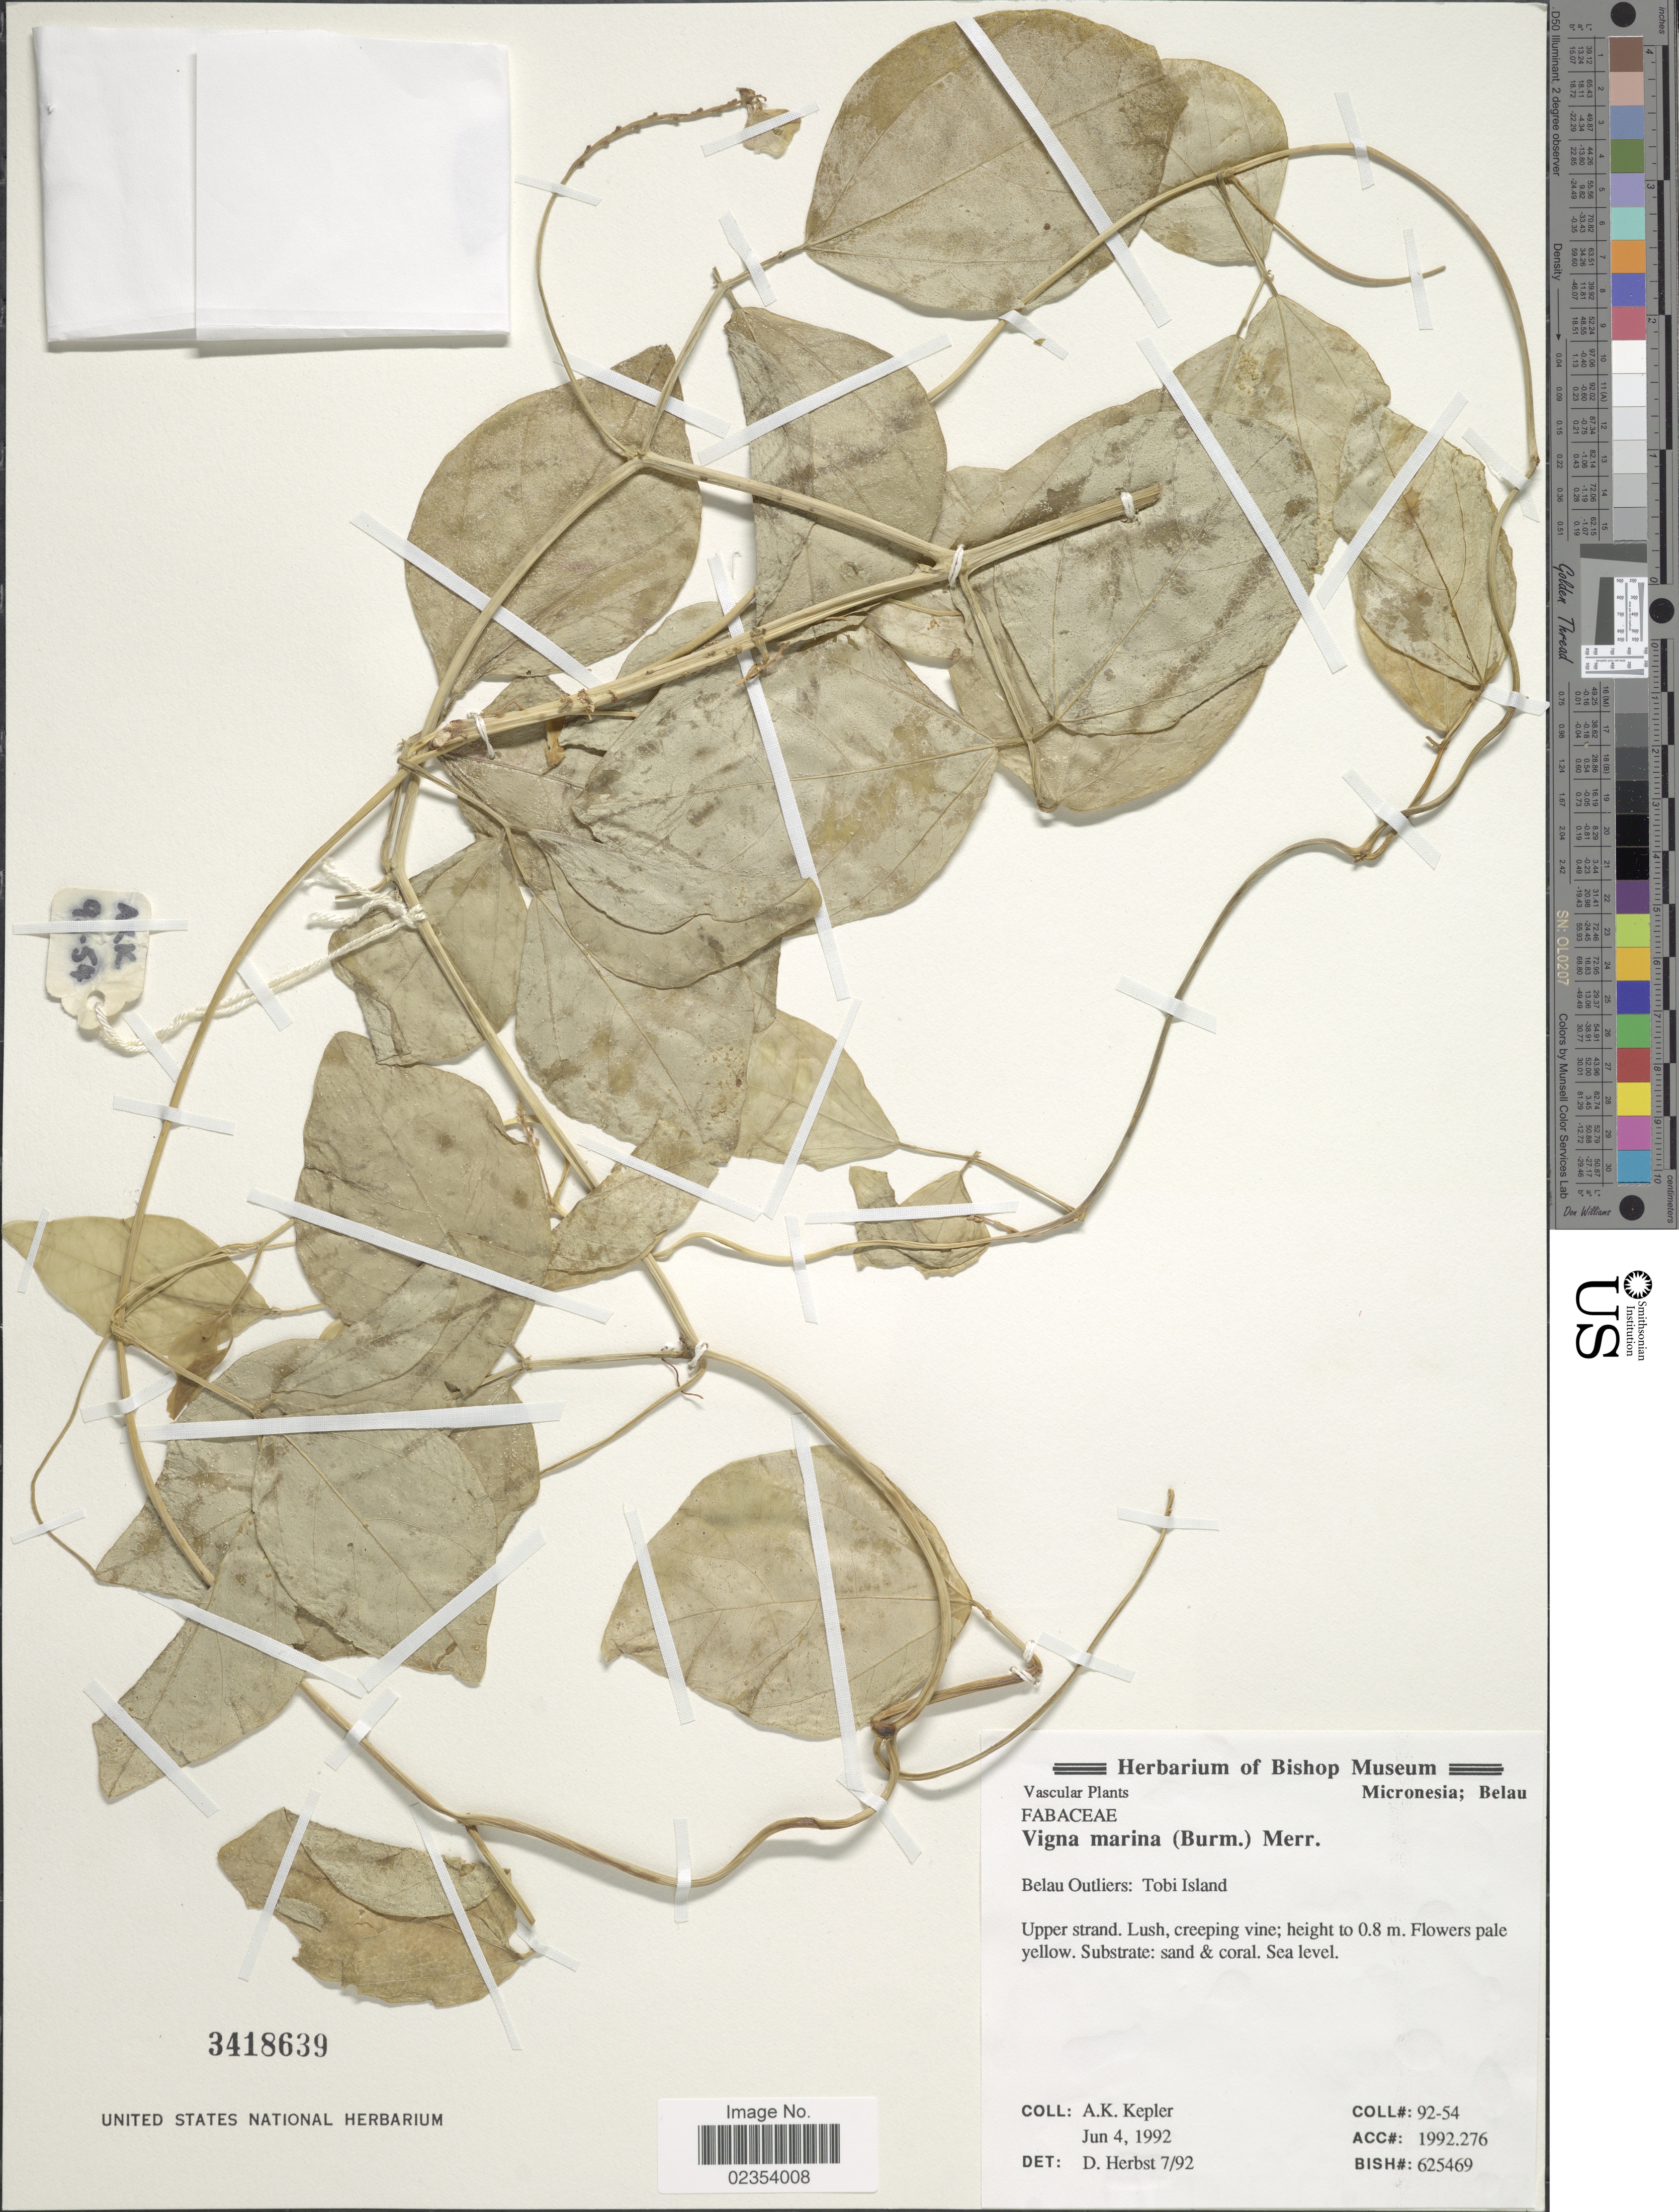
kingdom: Plantae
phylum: Tracheophyta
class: Magnoliopsida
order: Fabales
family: Fabaceae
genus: Vigna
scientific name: Vigna marina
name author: (Burm.) Merr.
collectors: A. K. Kepler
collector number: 92-54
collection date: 1992-06-04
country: Palau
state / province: Belau Outliers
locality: Belau Outliers: Tobi Island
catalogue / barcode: US 3418639